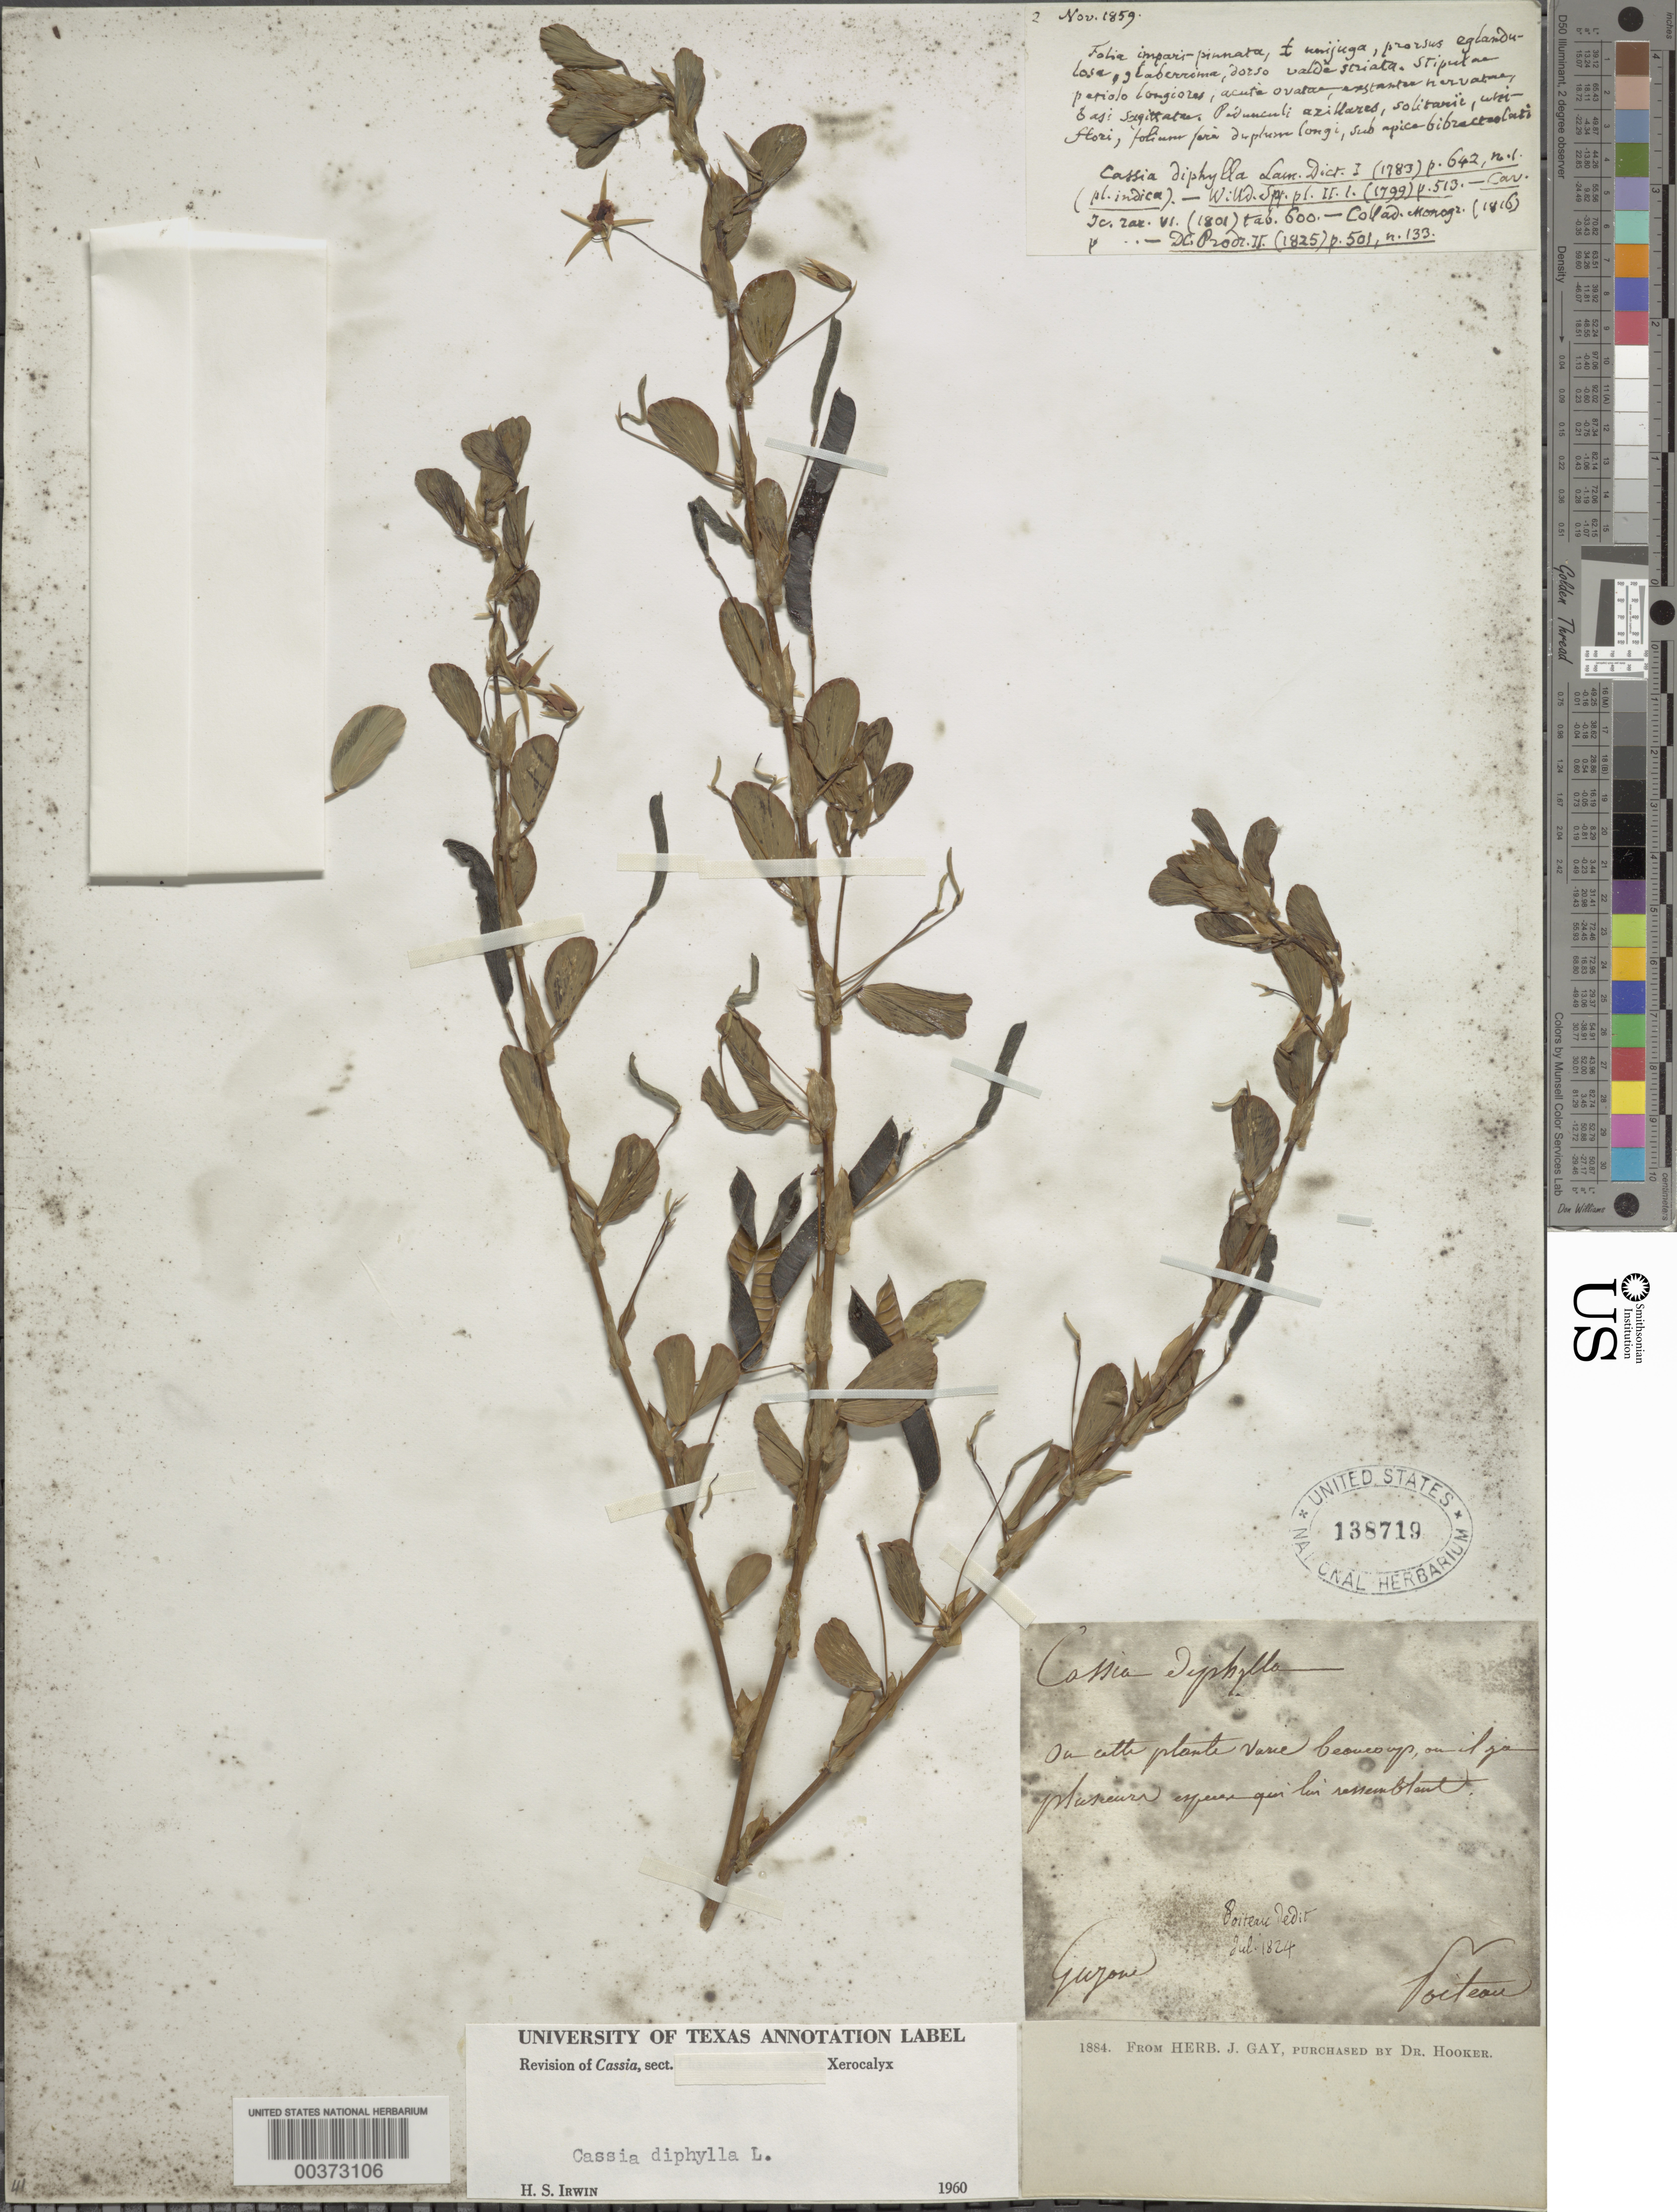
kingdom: Plantae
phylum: Tracheophyta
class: Magnoliopsida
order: Fabales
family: Fabaceae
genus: Chamaecrista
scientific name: Chamaecrista diphylla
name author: (L.) Greene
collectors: -. Voiteau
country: French Guiana / Guyana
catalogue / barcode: US 138719